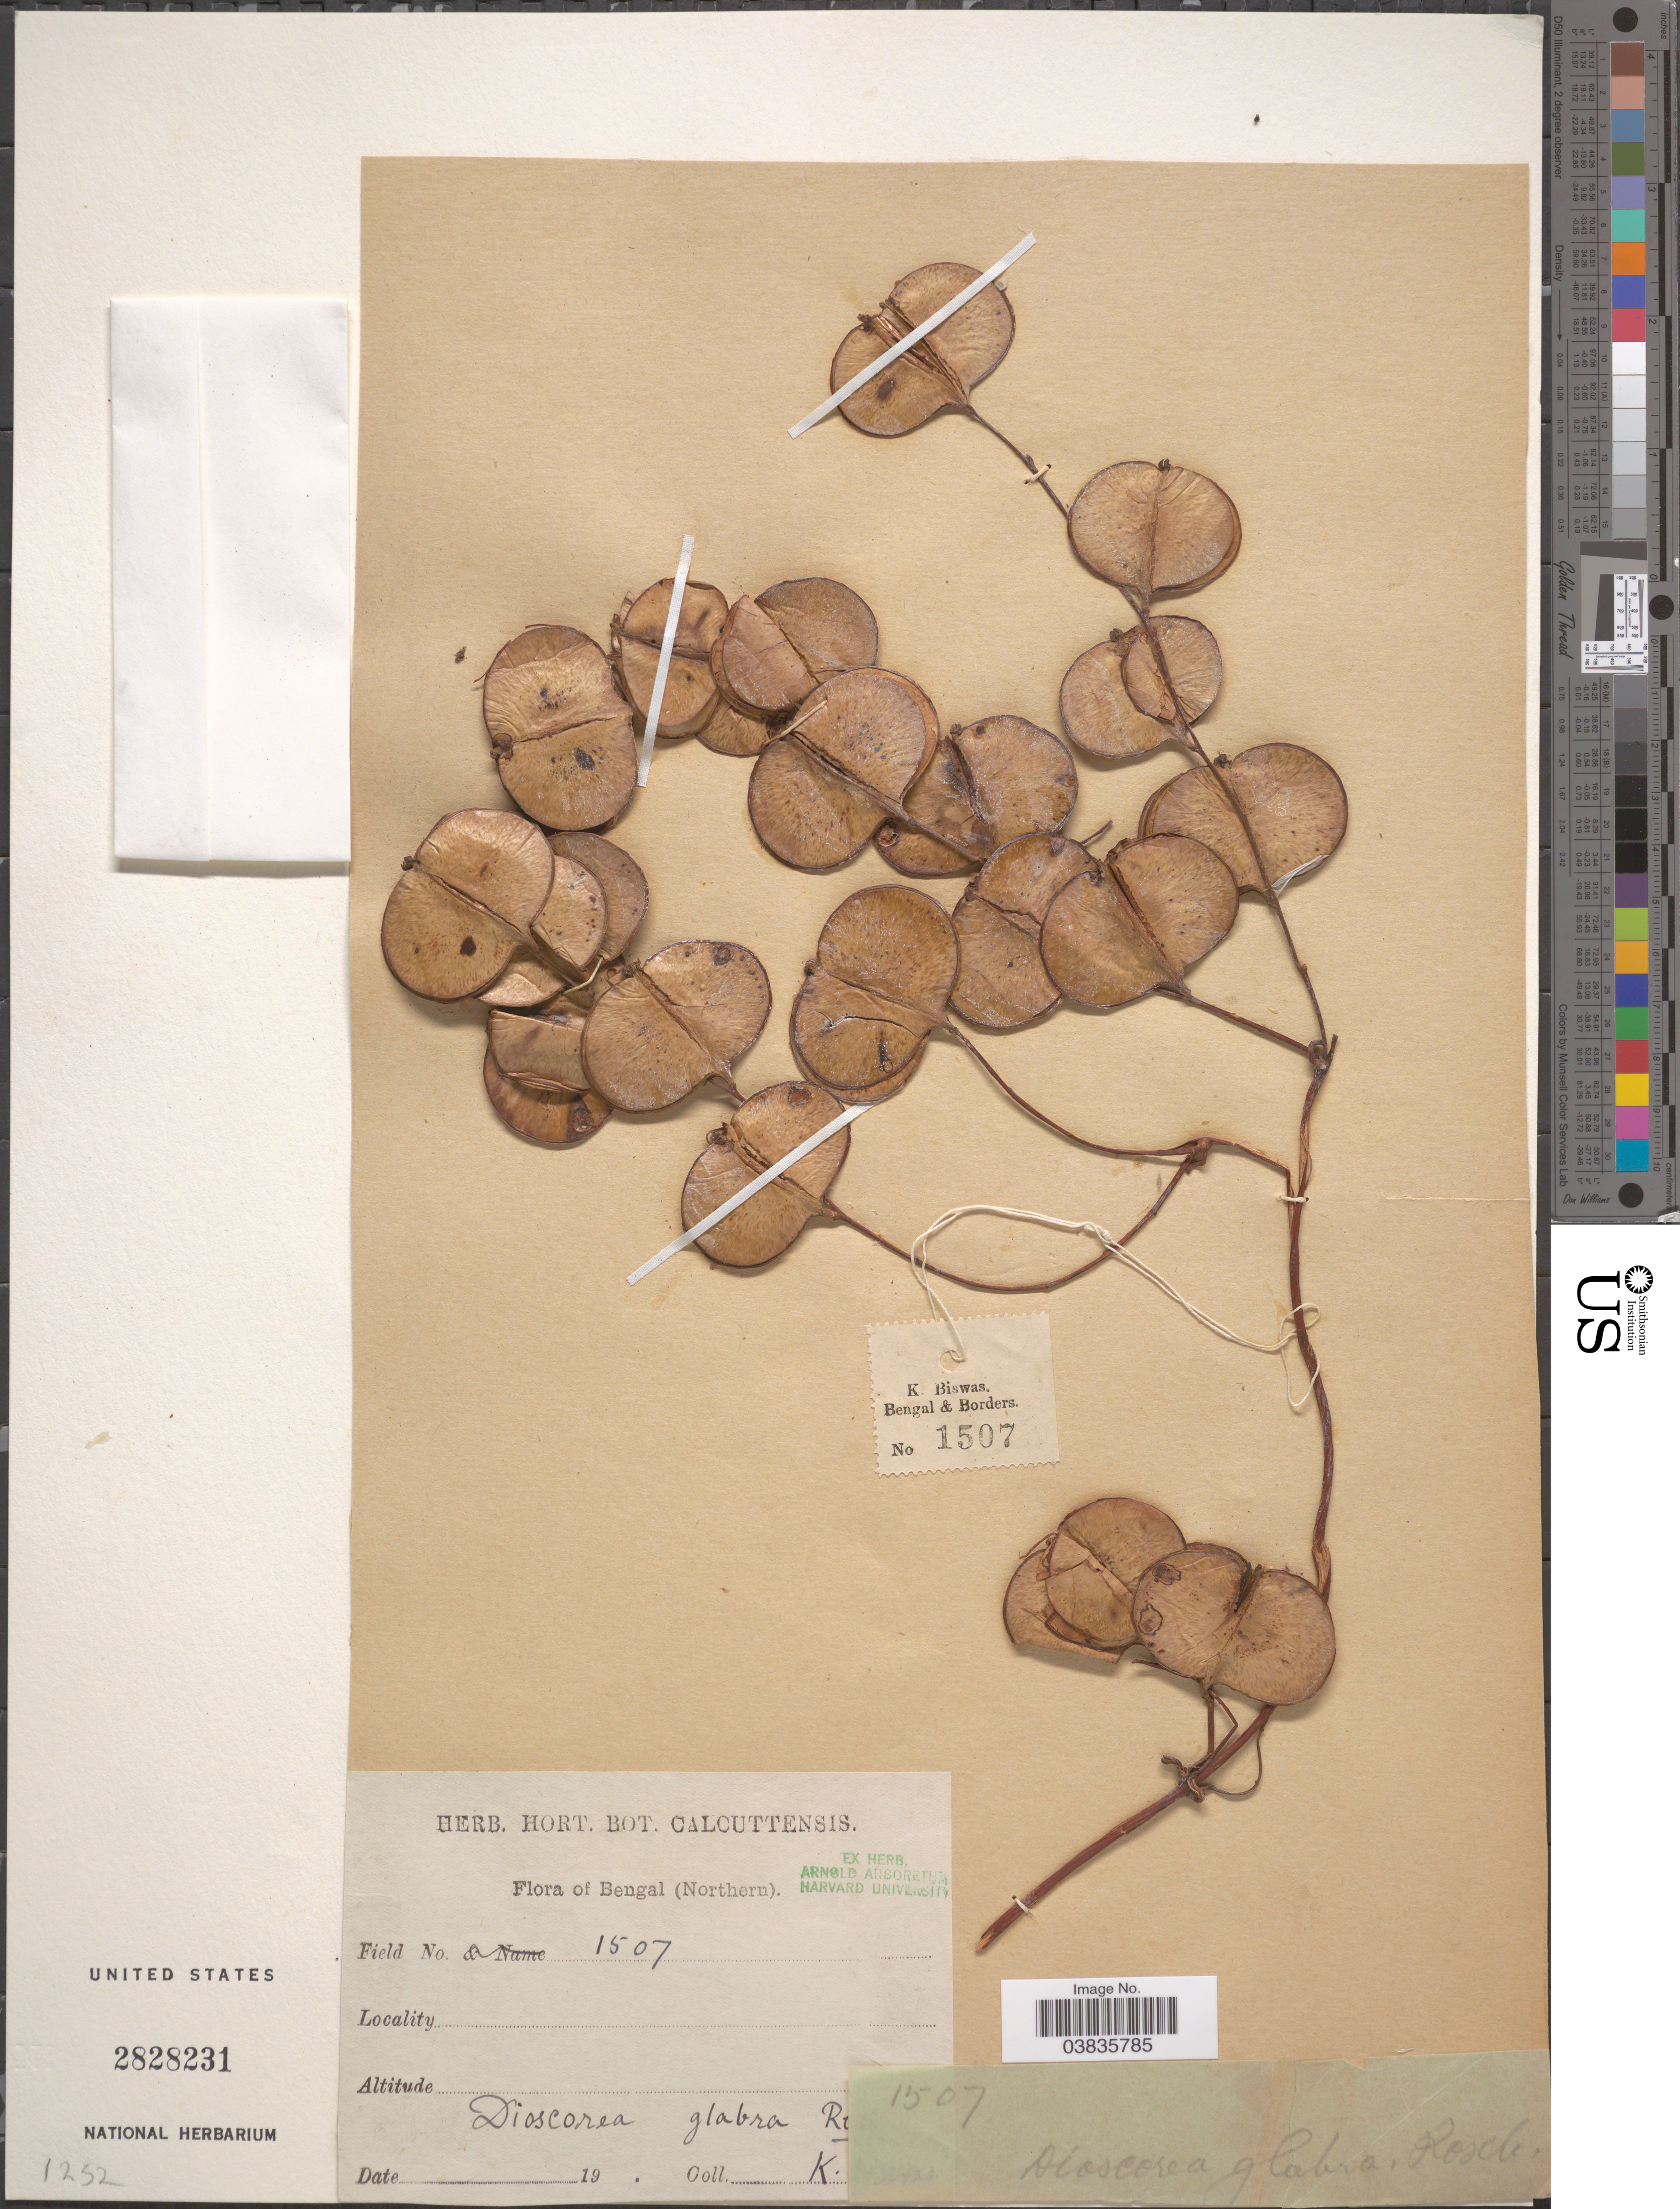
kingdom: Plantae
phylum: Tracheophyta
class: Liliopsida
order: Dioscoreales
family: Dioscoreaceae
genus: Dioscorea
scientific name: Dioscorea glabra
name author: Roxb.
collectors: K. Biswas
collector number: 1507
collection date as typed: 19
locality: Bengal (Northern).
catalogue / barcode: US 2828231